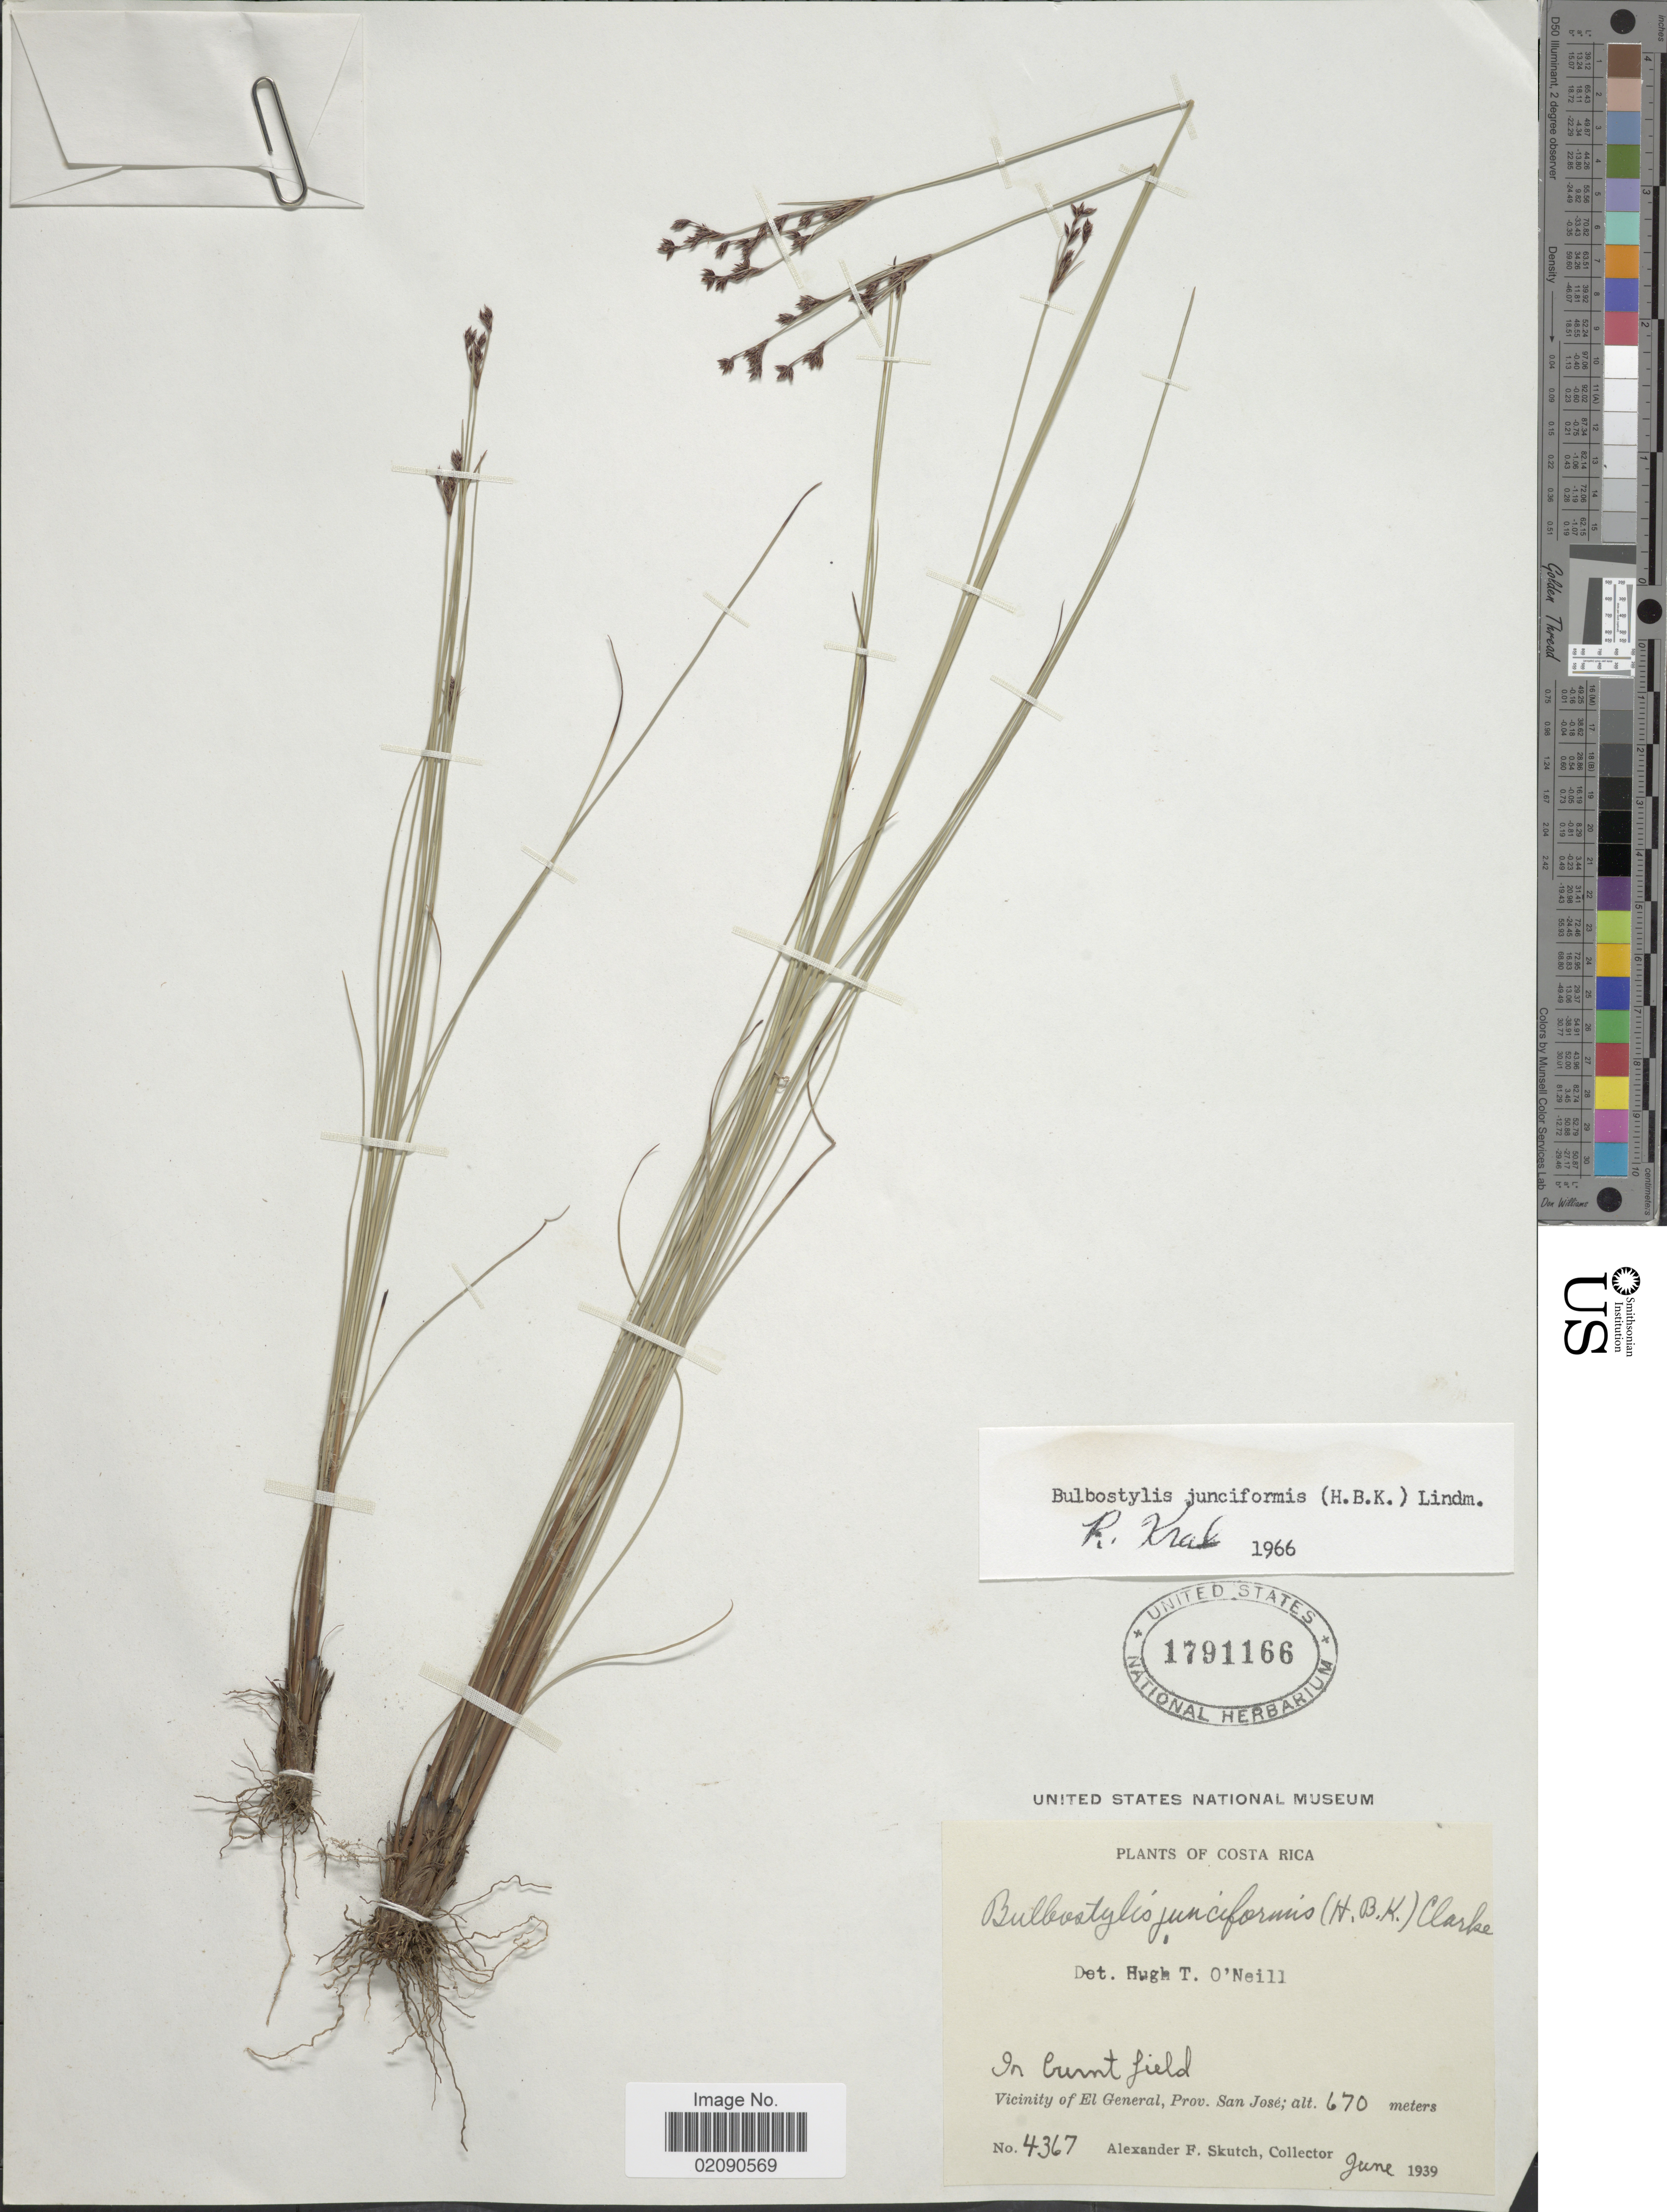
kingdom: Plantae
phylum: Tracheophyta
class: Liliopsida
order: Poales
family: Cyperaceae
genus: Bulbostylis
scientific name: Bulbostylis junciformis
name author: (Kunth) C.B. Clarke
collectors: A. F. Skutch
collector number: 4367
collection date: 1939-06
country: Costa Rica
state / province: San José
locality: In burnt field, Vicinity of El General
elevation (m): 670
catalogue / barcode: US 1791166